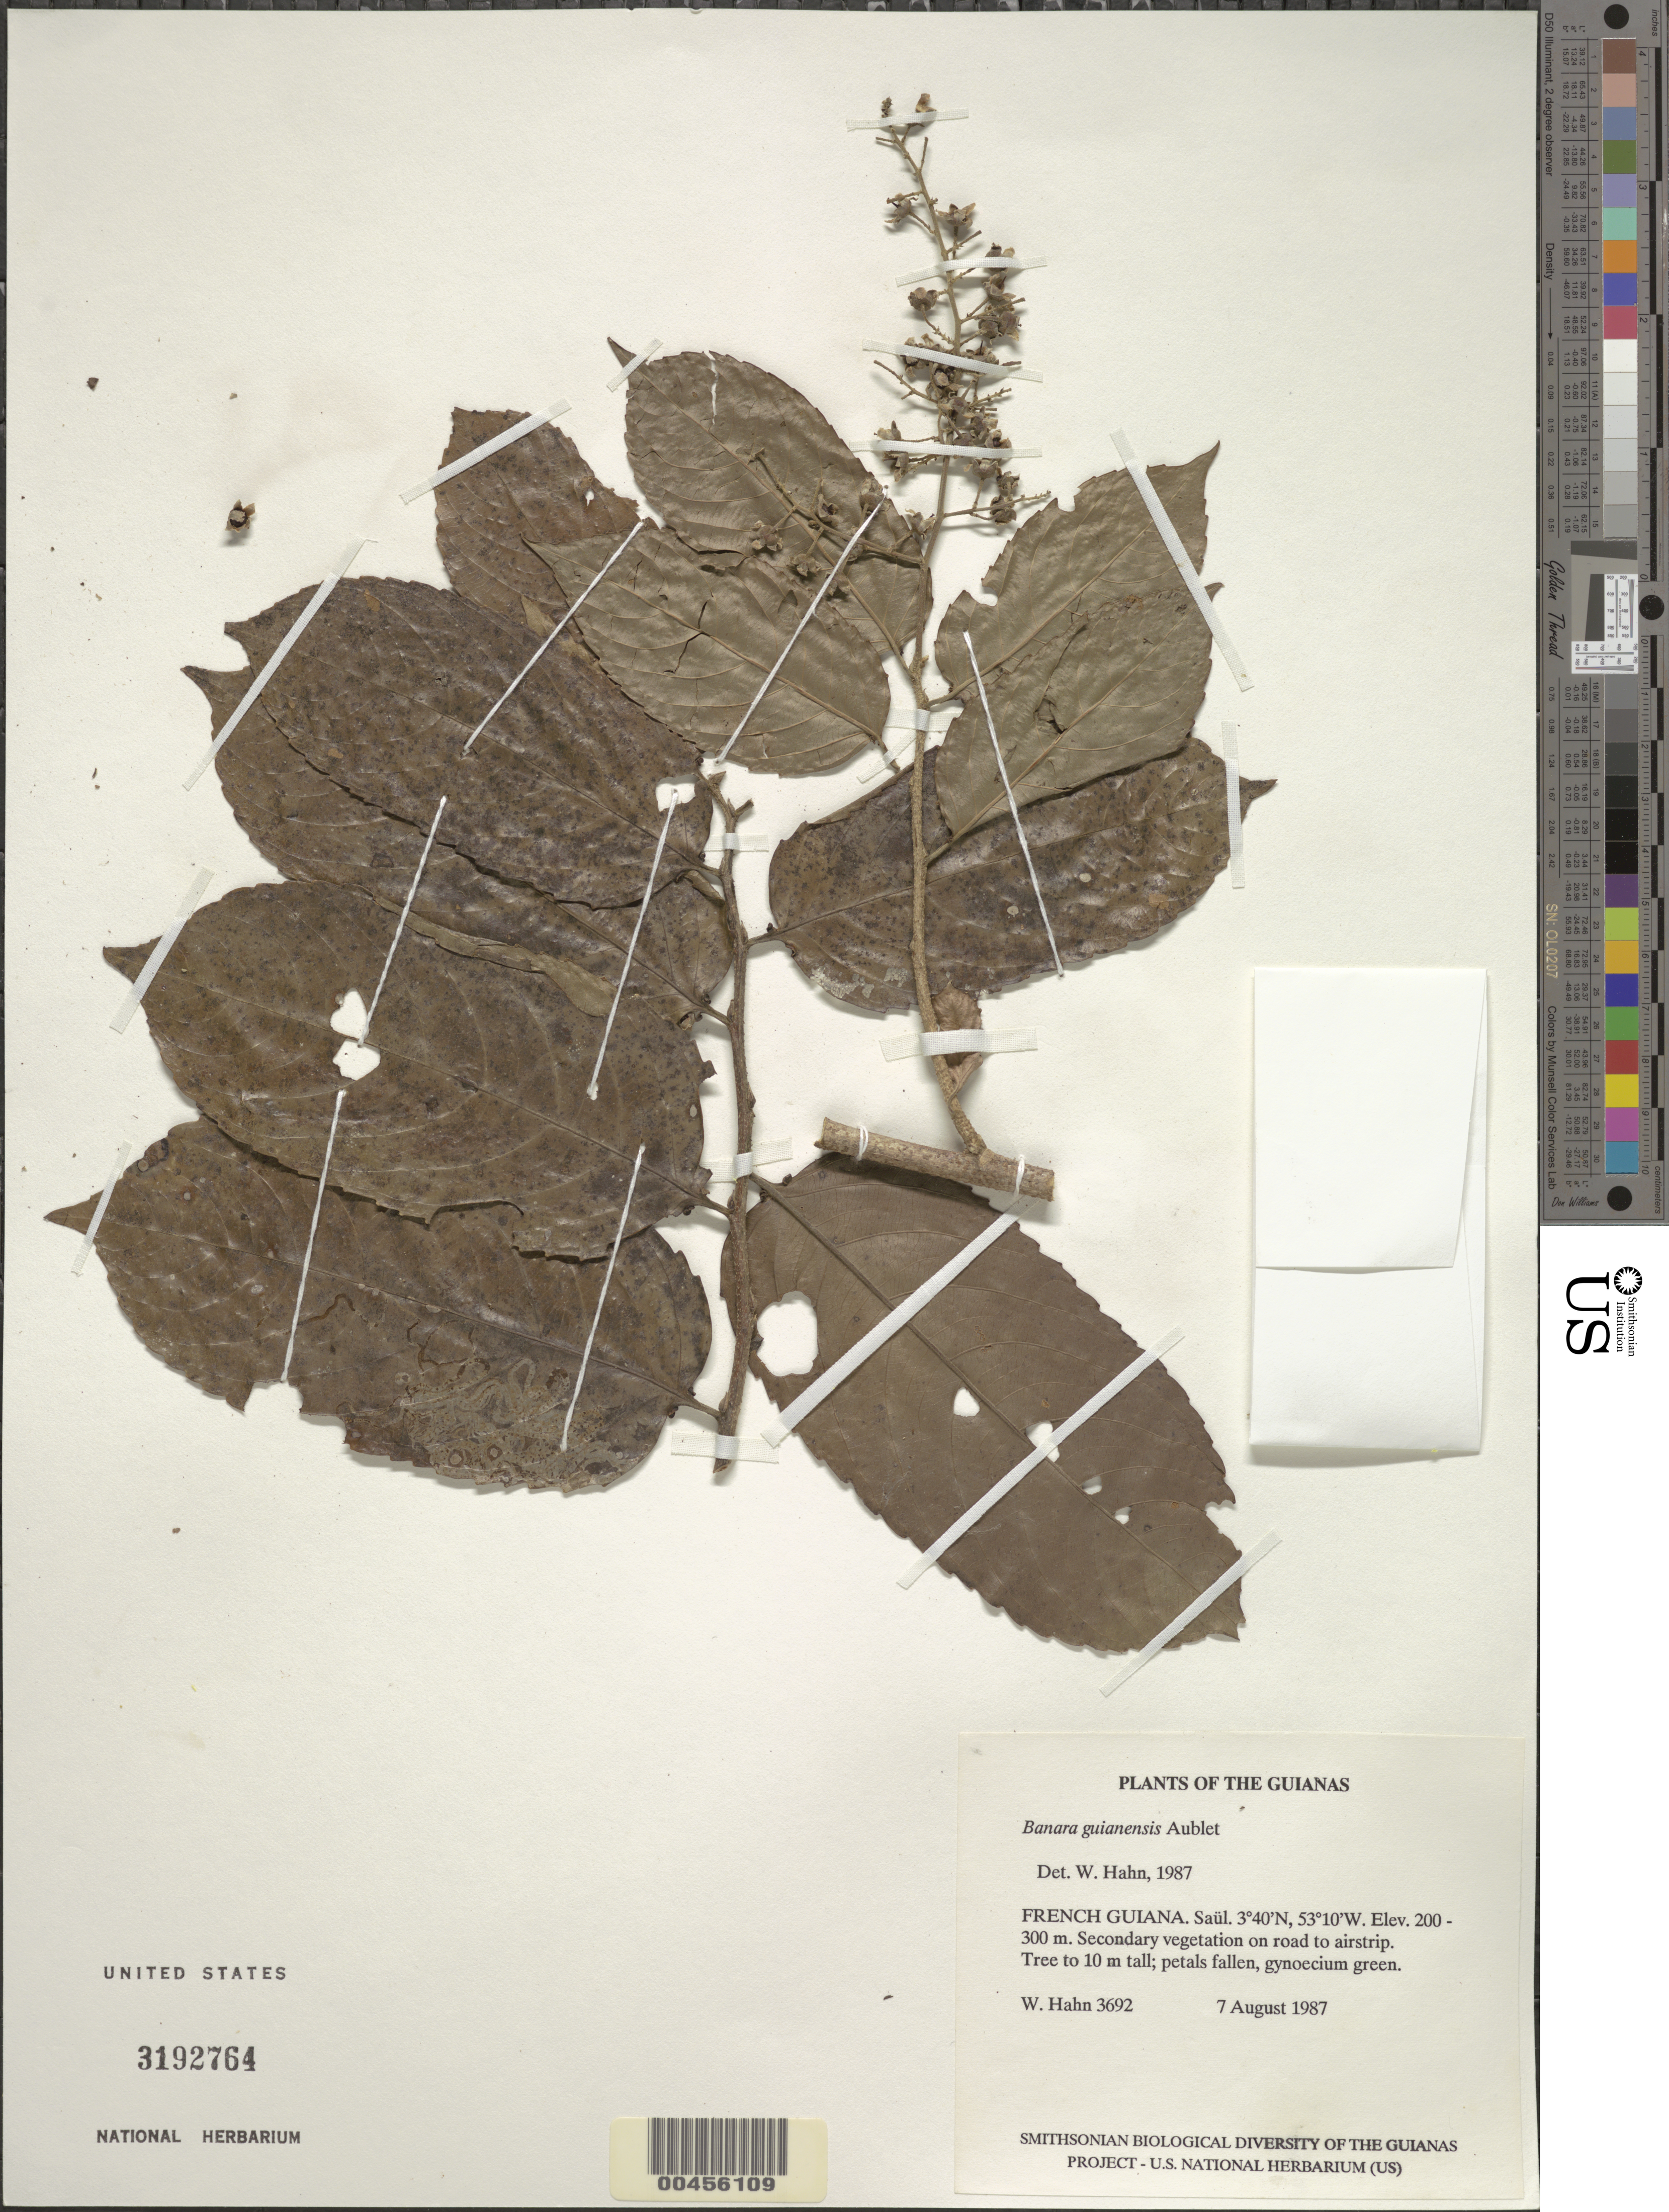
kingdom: Plantae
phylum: Tracheophyta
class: Magnoliopsida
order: Malpighiales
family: Salicaceae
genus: Banara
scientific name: Banara guianensis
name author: Aubl.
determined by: Hahn, William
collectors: W. Hahn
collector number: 3692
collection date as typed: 7 August 1987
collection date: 1987-08-07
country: French Guiana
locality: Saül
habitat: Secondary vegetation on road to airstrip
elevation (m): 200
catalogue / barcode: US 3192764